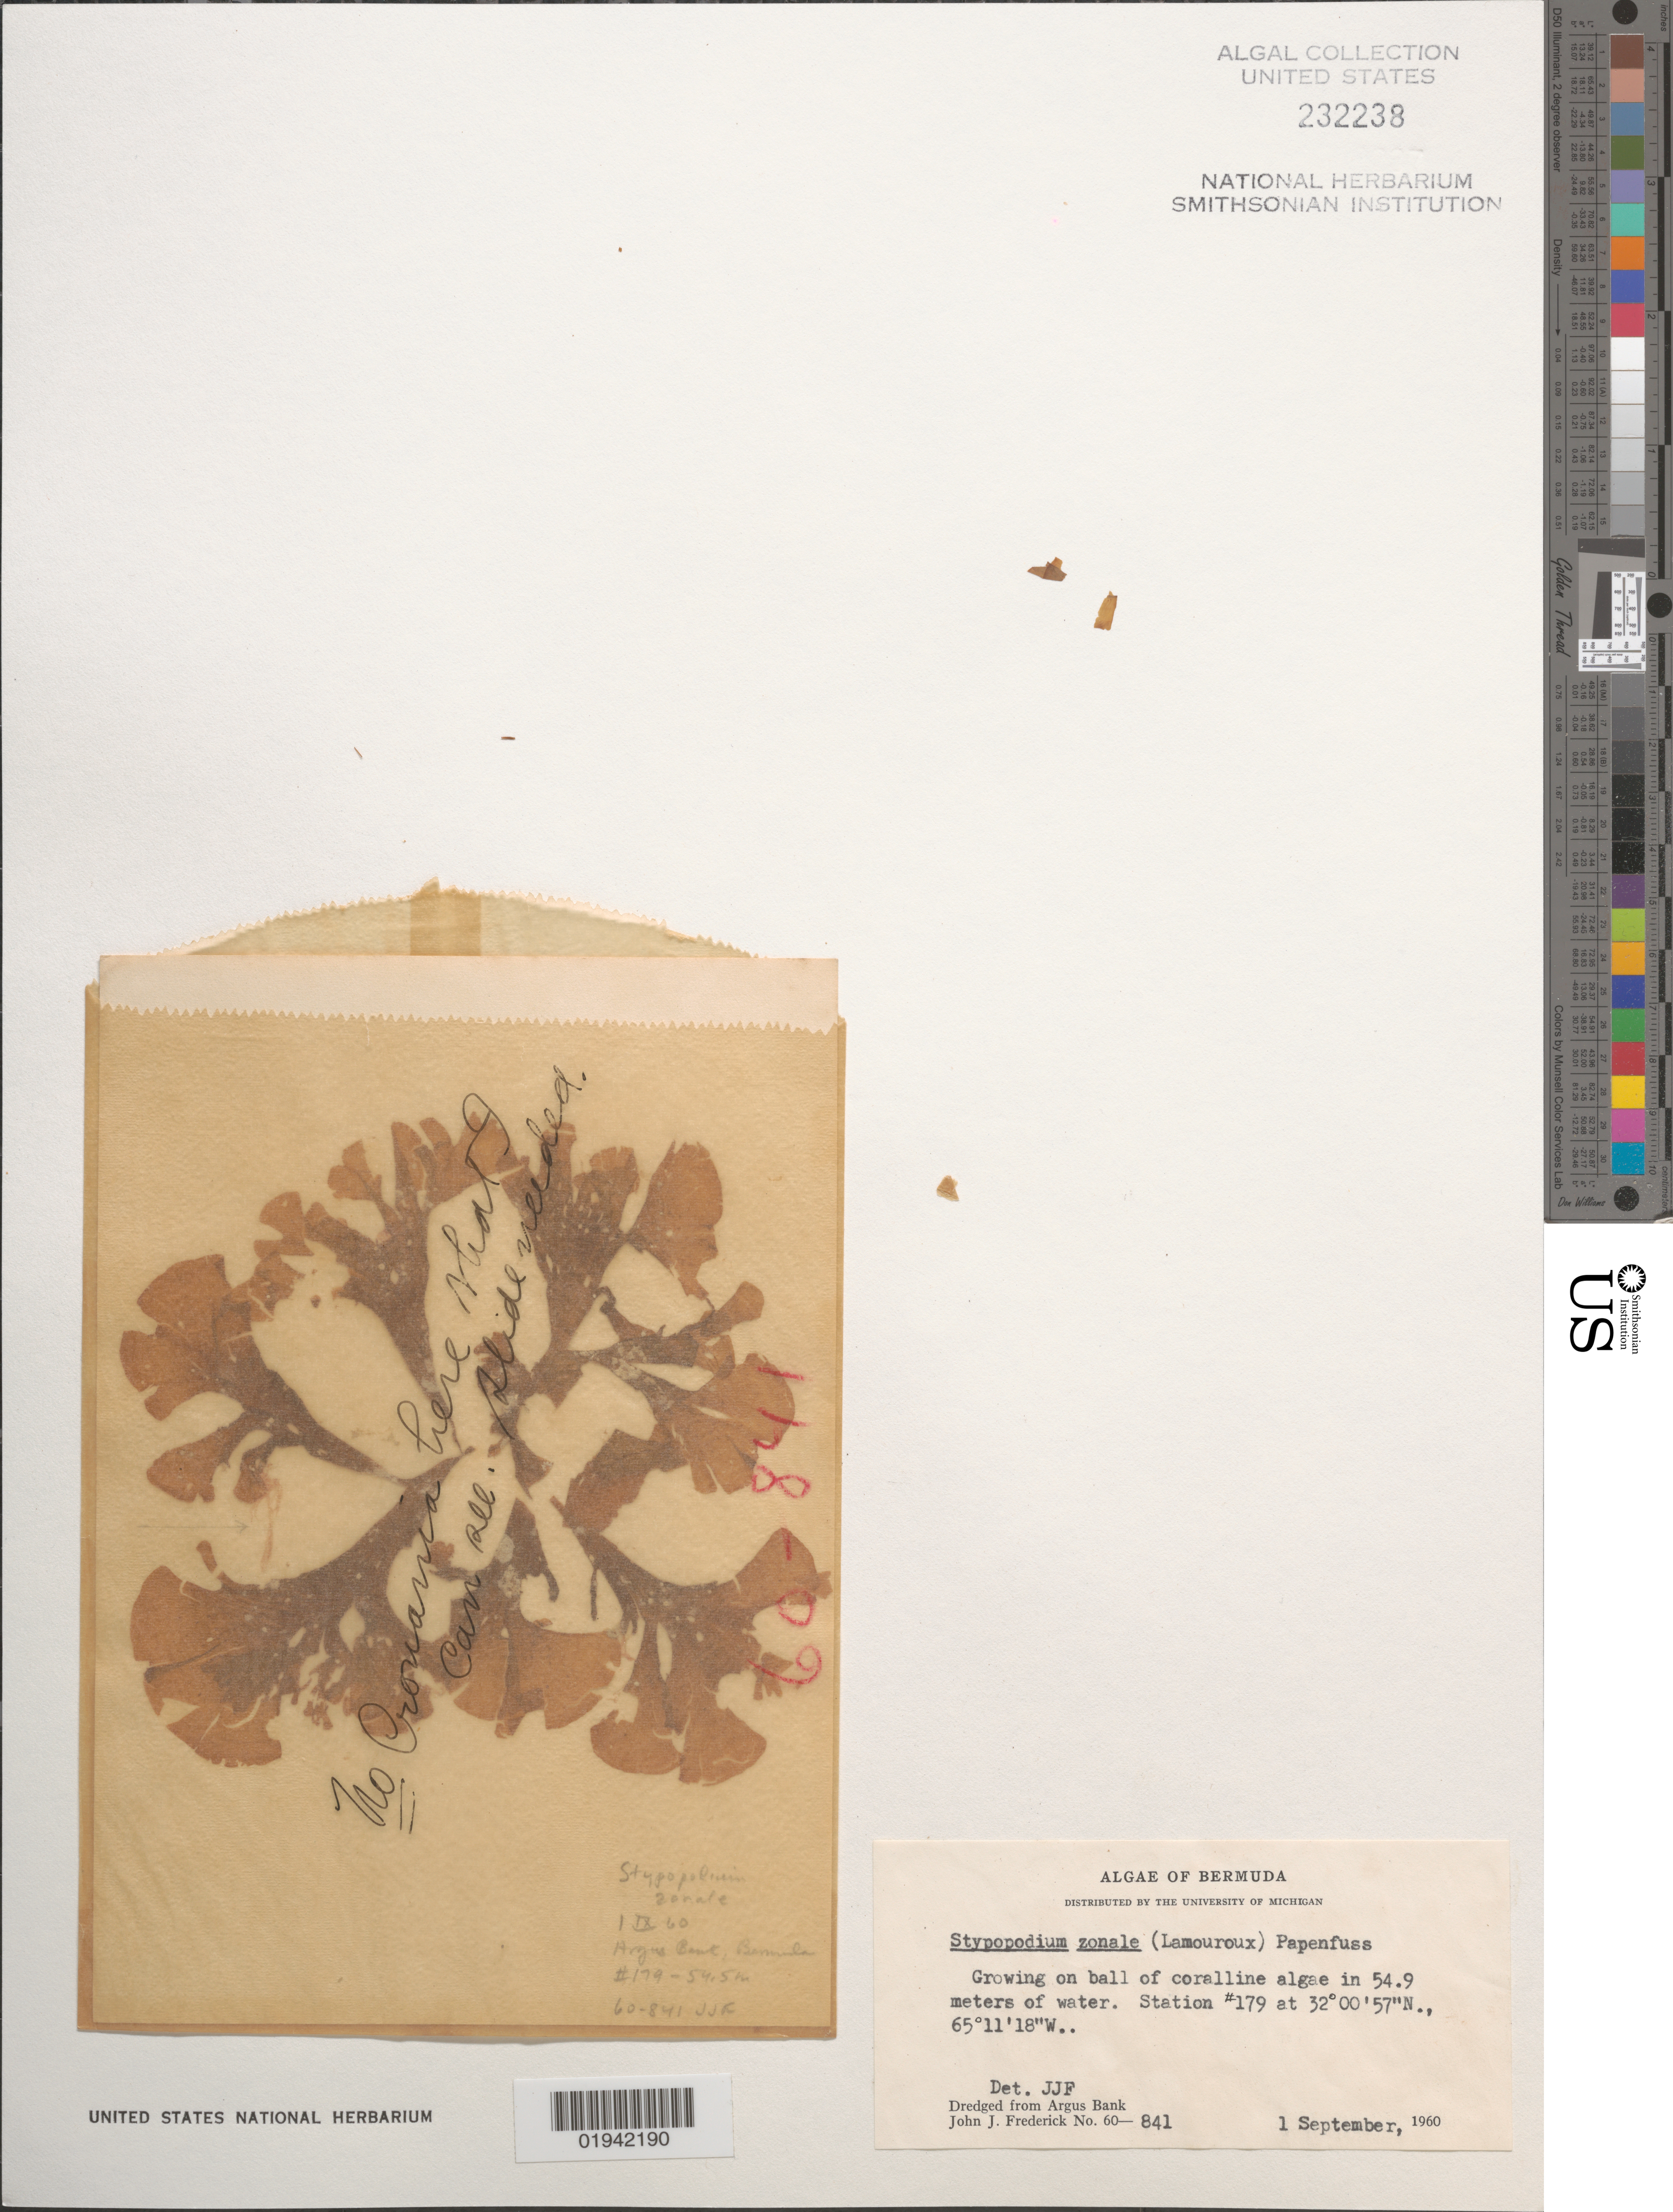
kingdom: Chromista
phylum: Ochrophyta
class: Phaeophyceae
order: Dictyotales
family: Dictyotaceae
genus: Stypopodium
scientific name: Stypopodium zonale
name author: (J.V.Lamouroux) Papenf.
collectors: J. Frederick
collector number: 60-841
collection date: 1960-09-01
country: Bermuda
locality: Station #179. Dredged from Argus Bank.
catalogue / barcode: US 232238